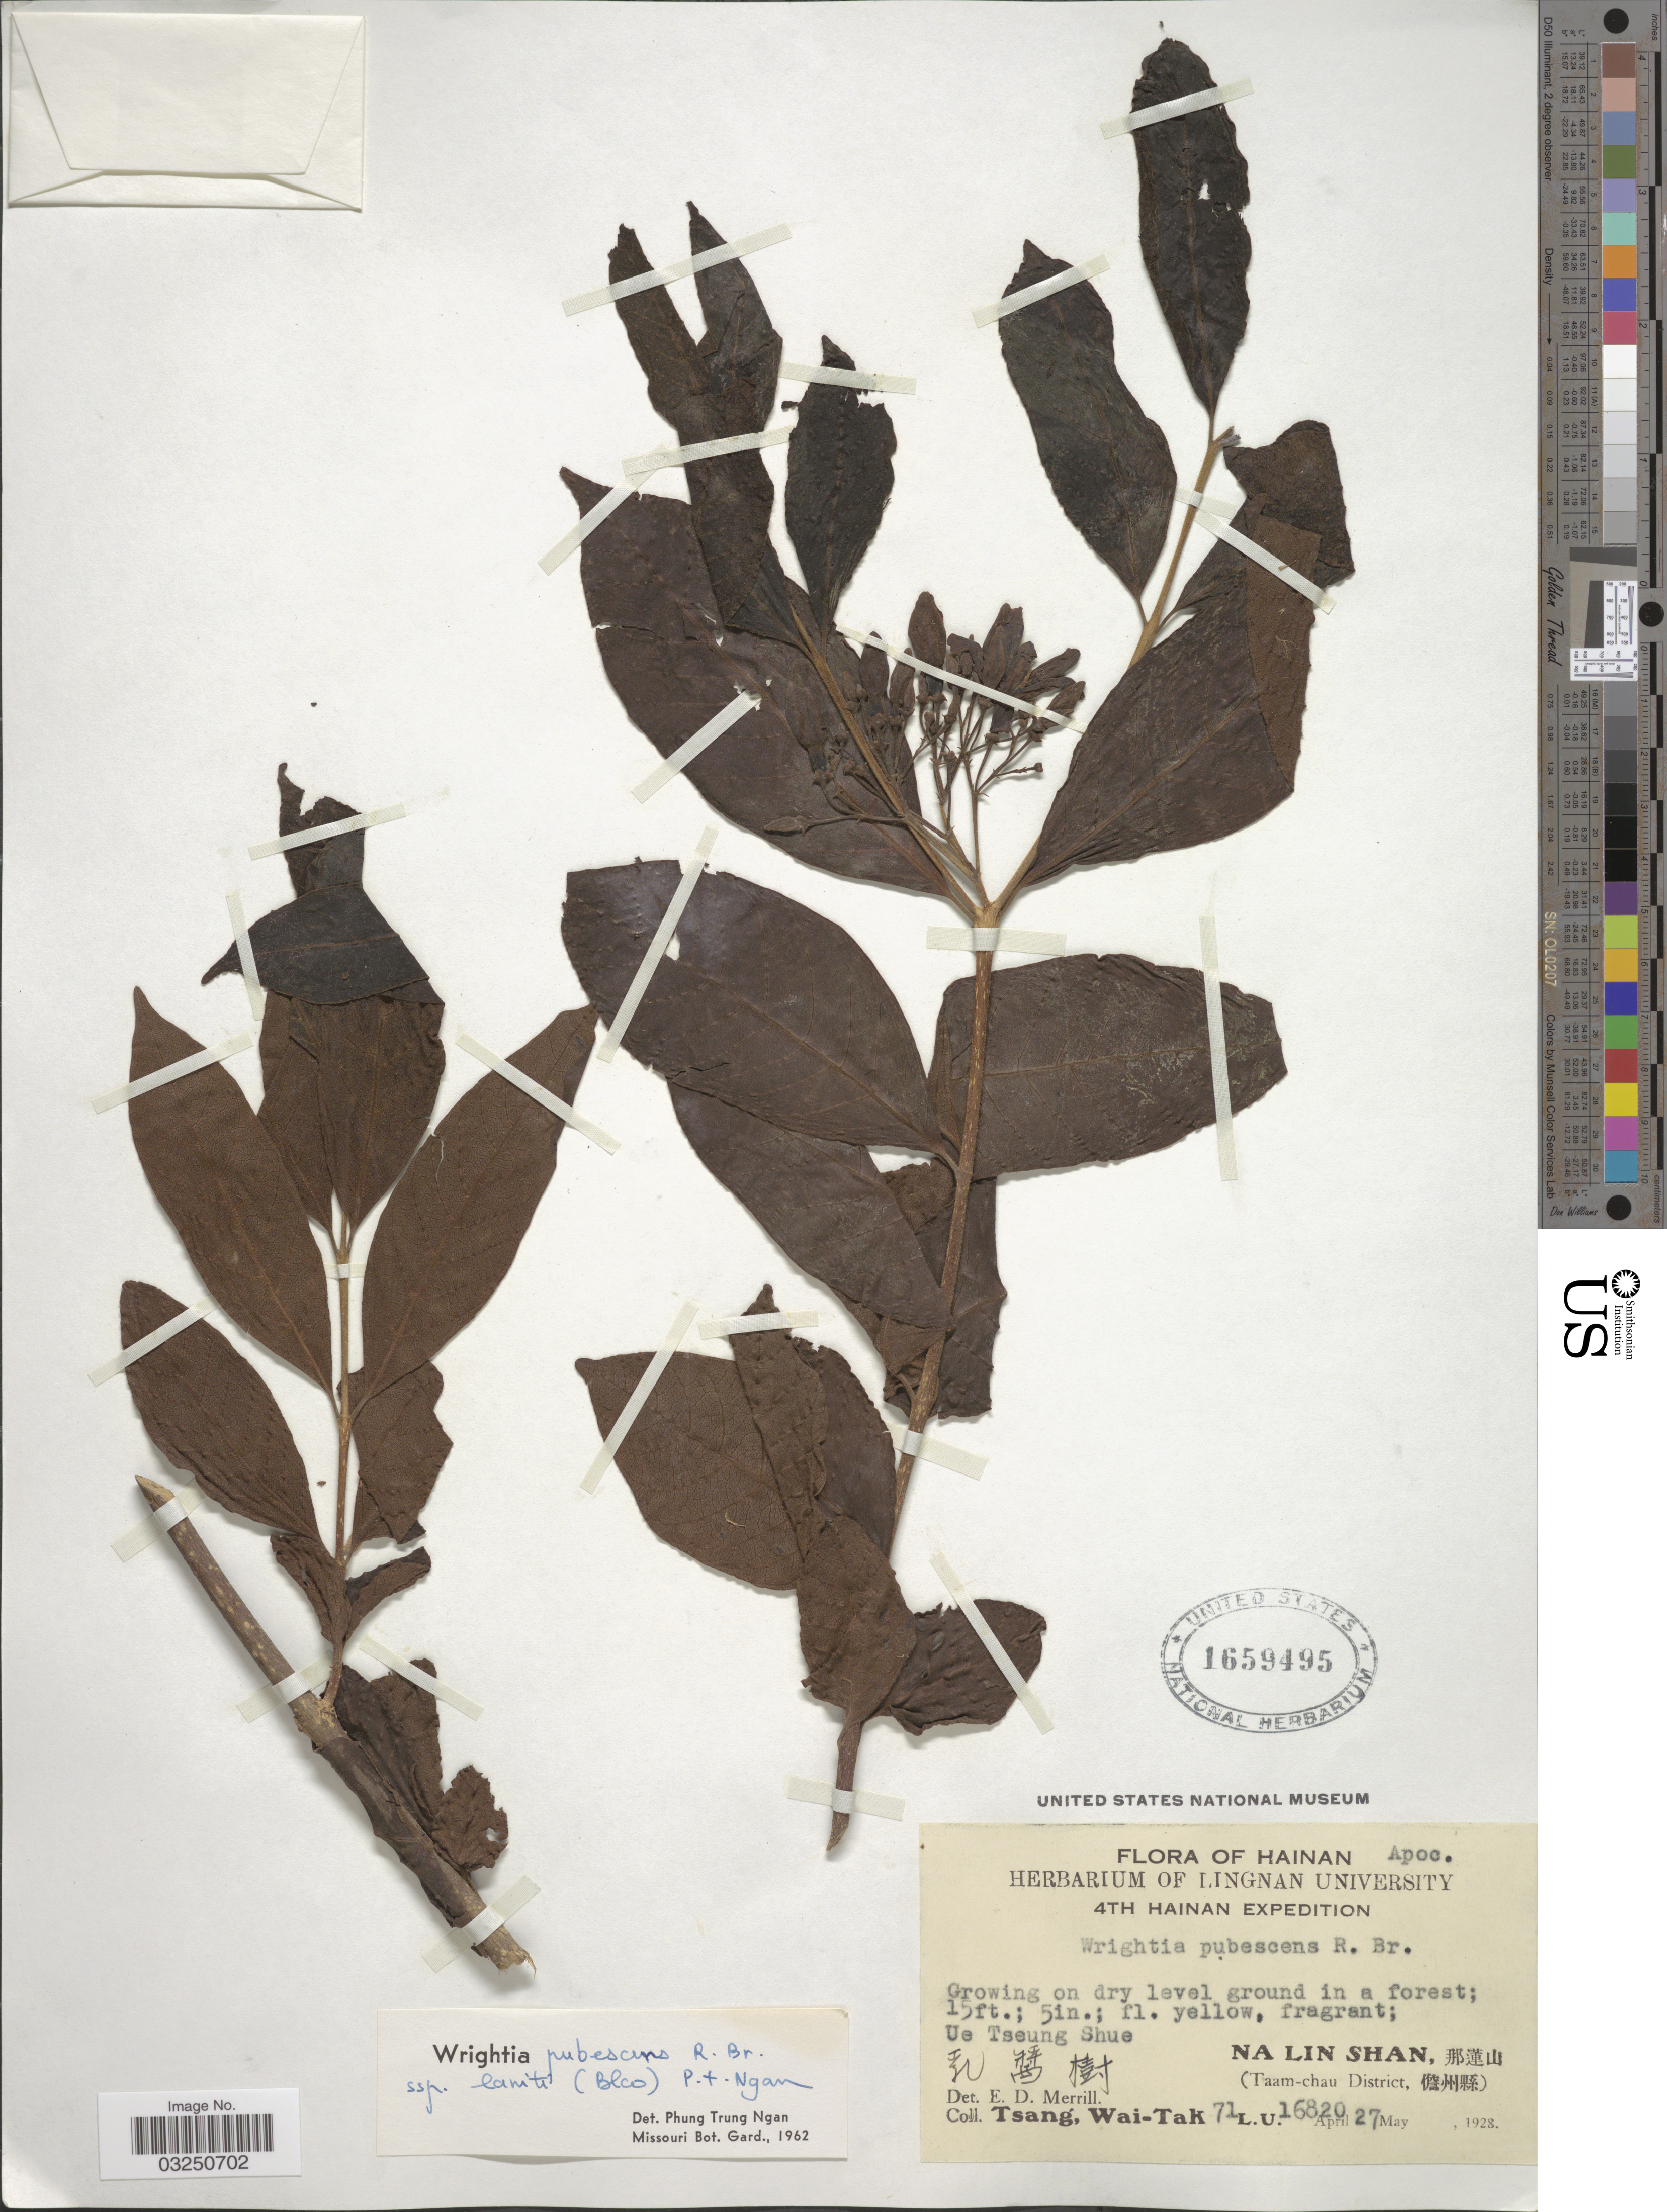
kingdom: Plantae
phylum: Tracheophyta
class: Magnoliopsida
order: Gentianales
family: Apocynaceae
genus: Wrightia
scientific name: Wrightia pubescens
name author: R. Br.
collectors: W. T. Tsang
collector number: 71 L.U. 16820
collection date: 1928-04-27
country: China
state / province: Hainan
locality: Na Lin Shan, (Taam-chau District.)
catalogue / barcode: US 1659495